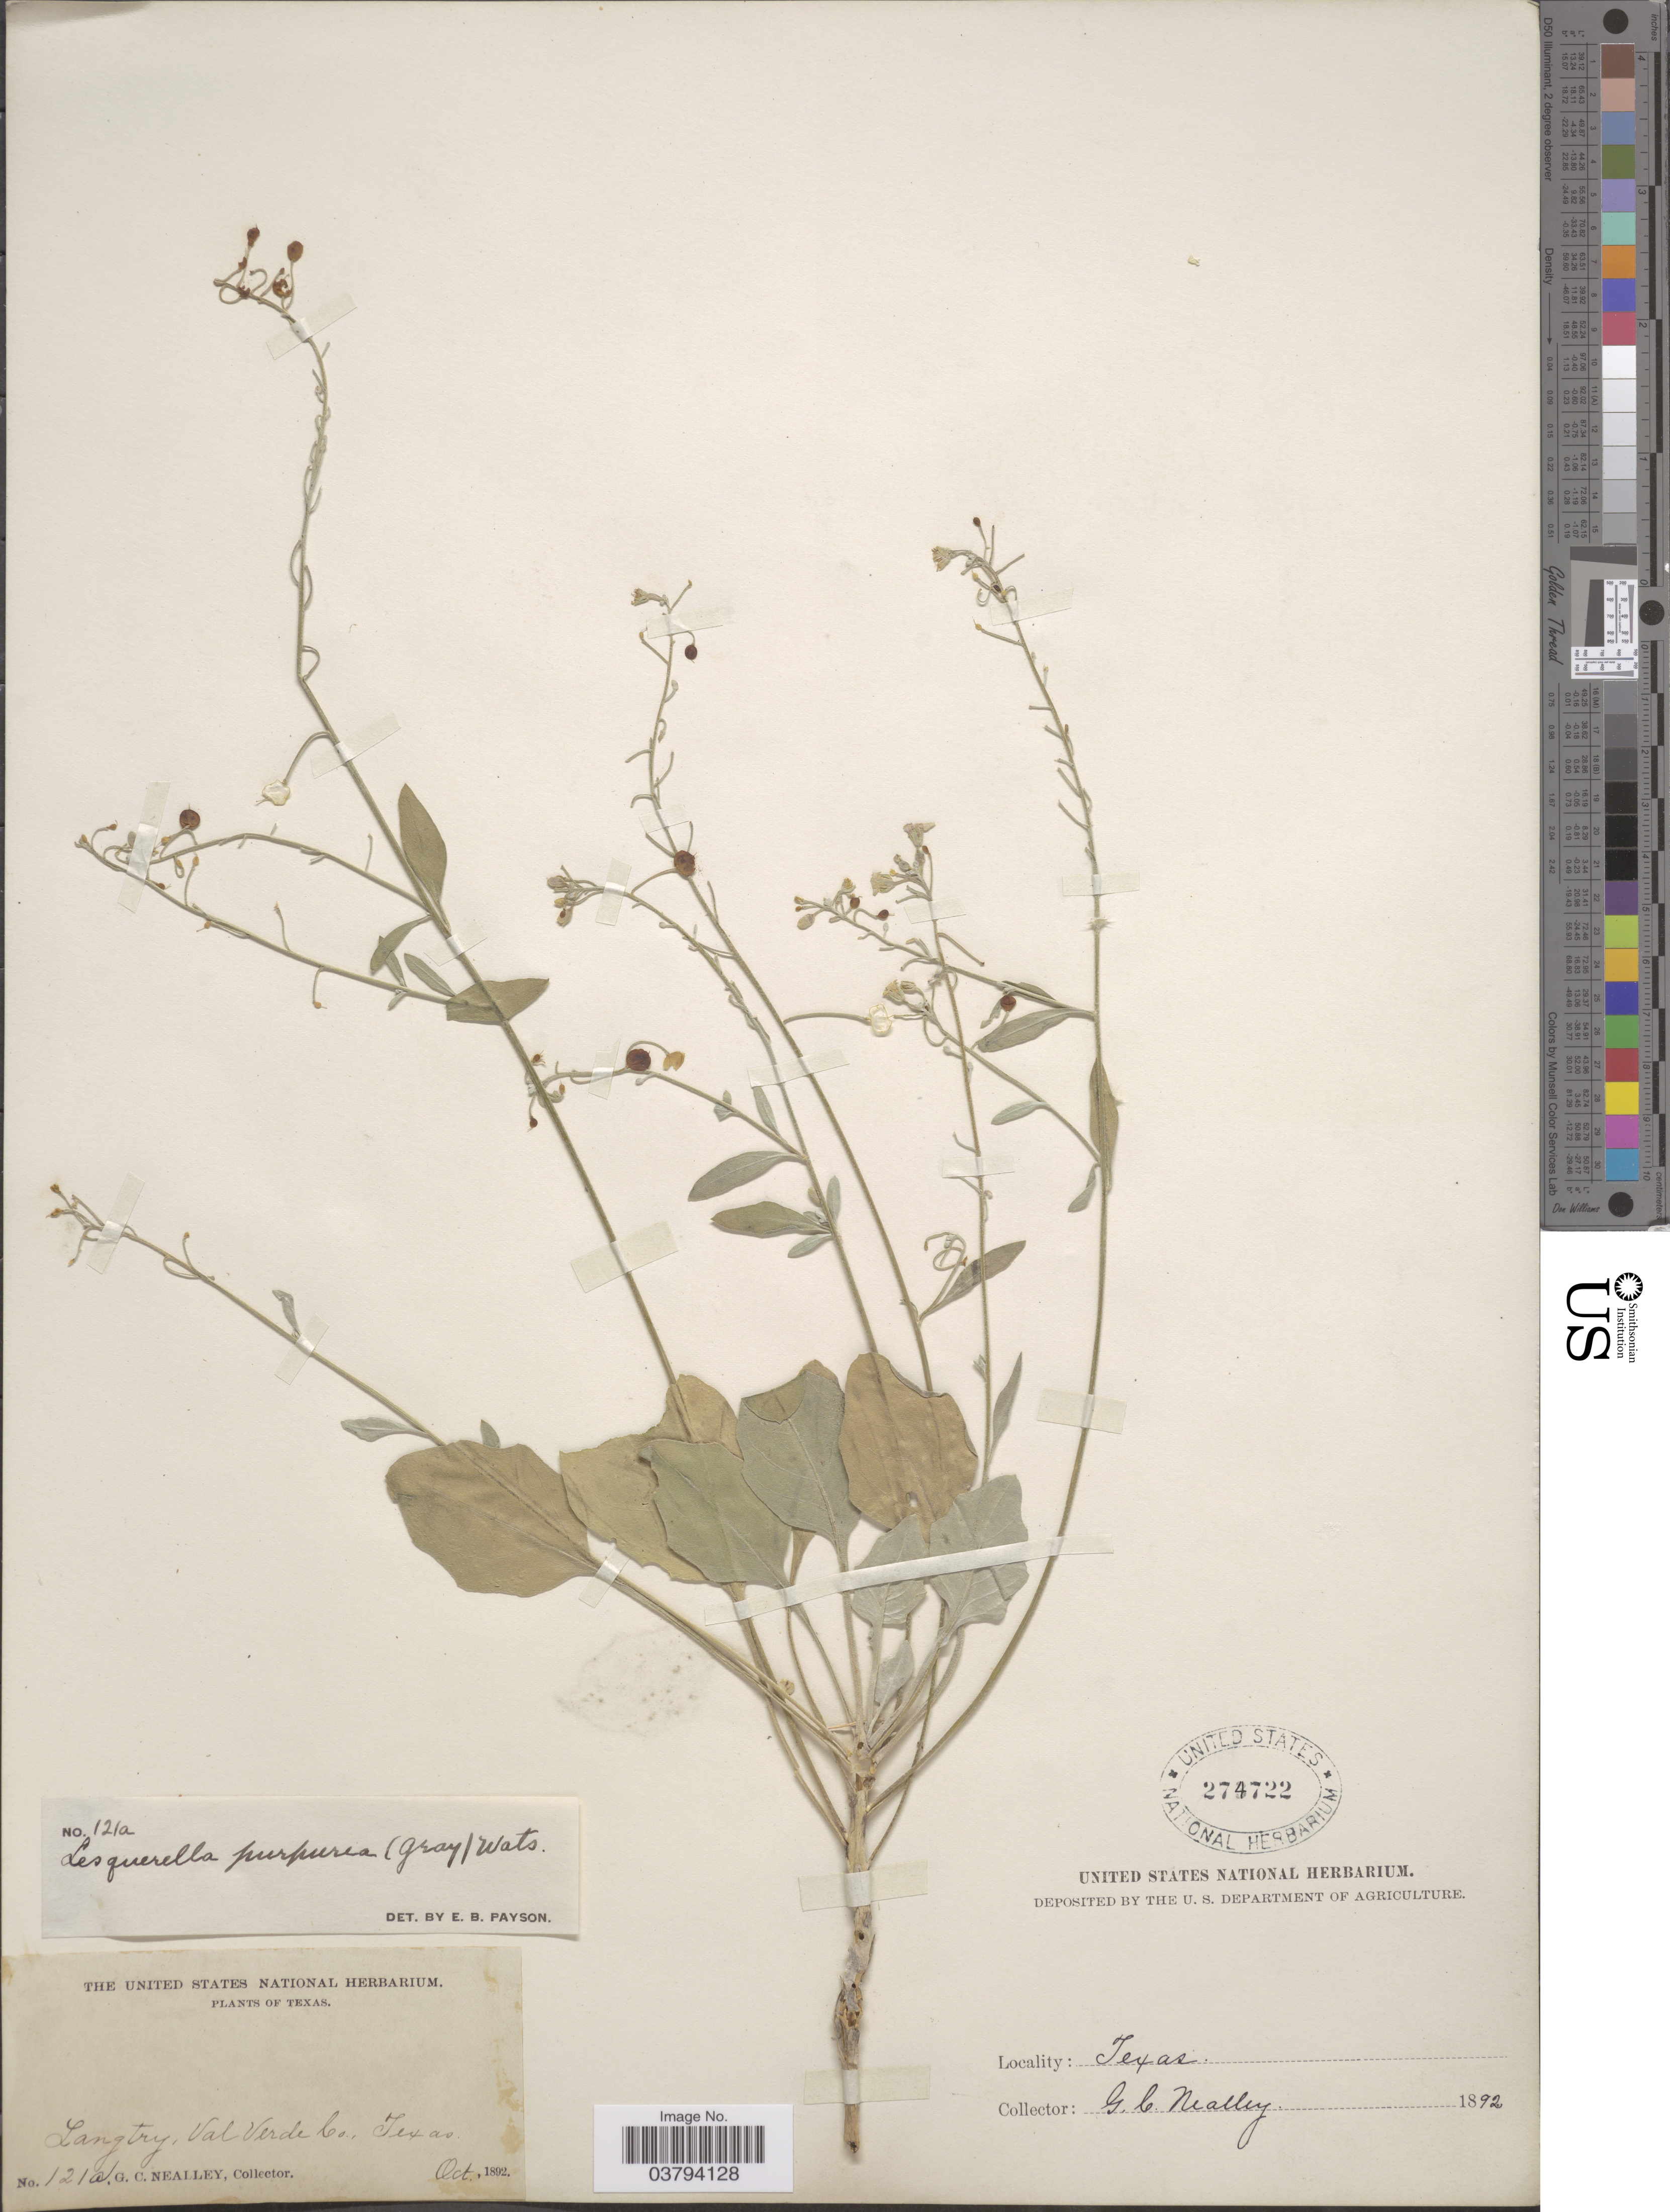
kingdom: Plantae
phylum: Tracheophyta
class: Magnoliopsida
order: Brassicales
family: Brassicaceae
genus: Lesquerella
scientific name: Lesquerella purpurea subsp. purpurea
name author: (A. Gray) S. Watson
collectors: G. Neally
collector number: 121a.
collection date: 1892-10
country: United States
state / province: Texas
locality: Langtry, Val Verde Co.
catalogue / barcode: US 274722